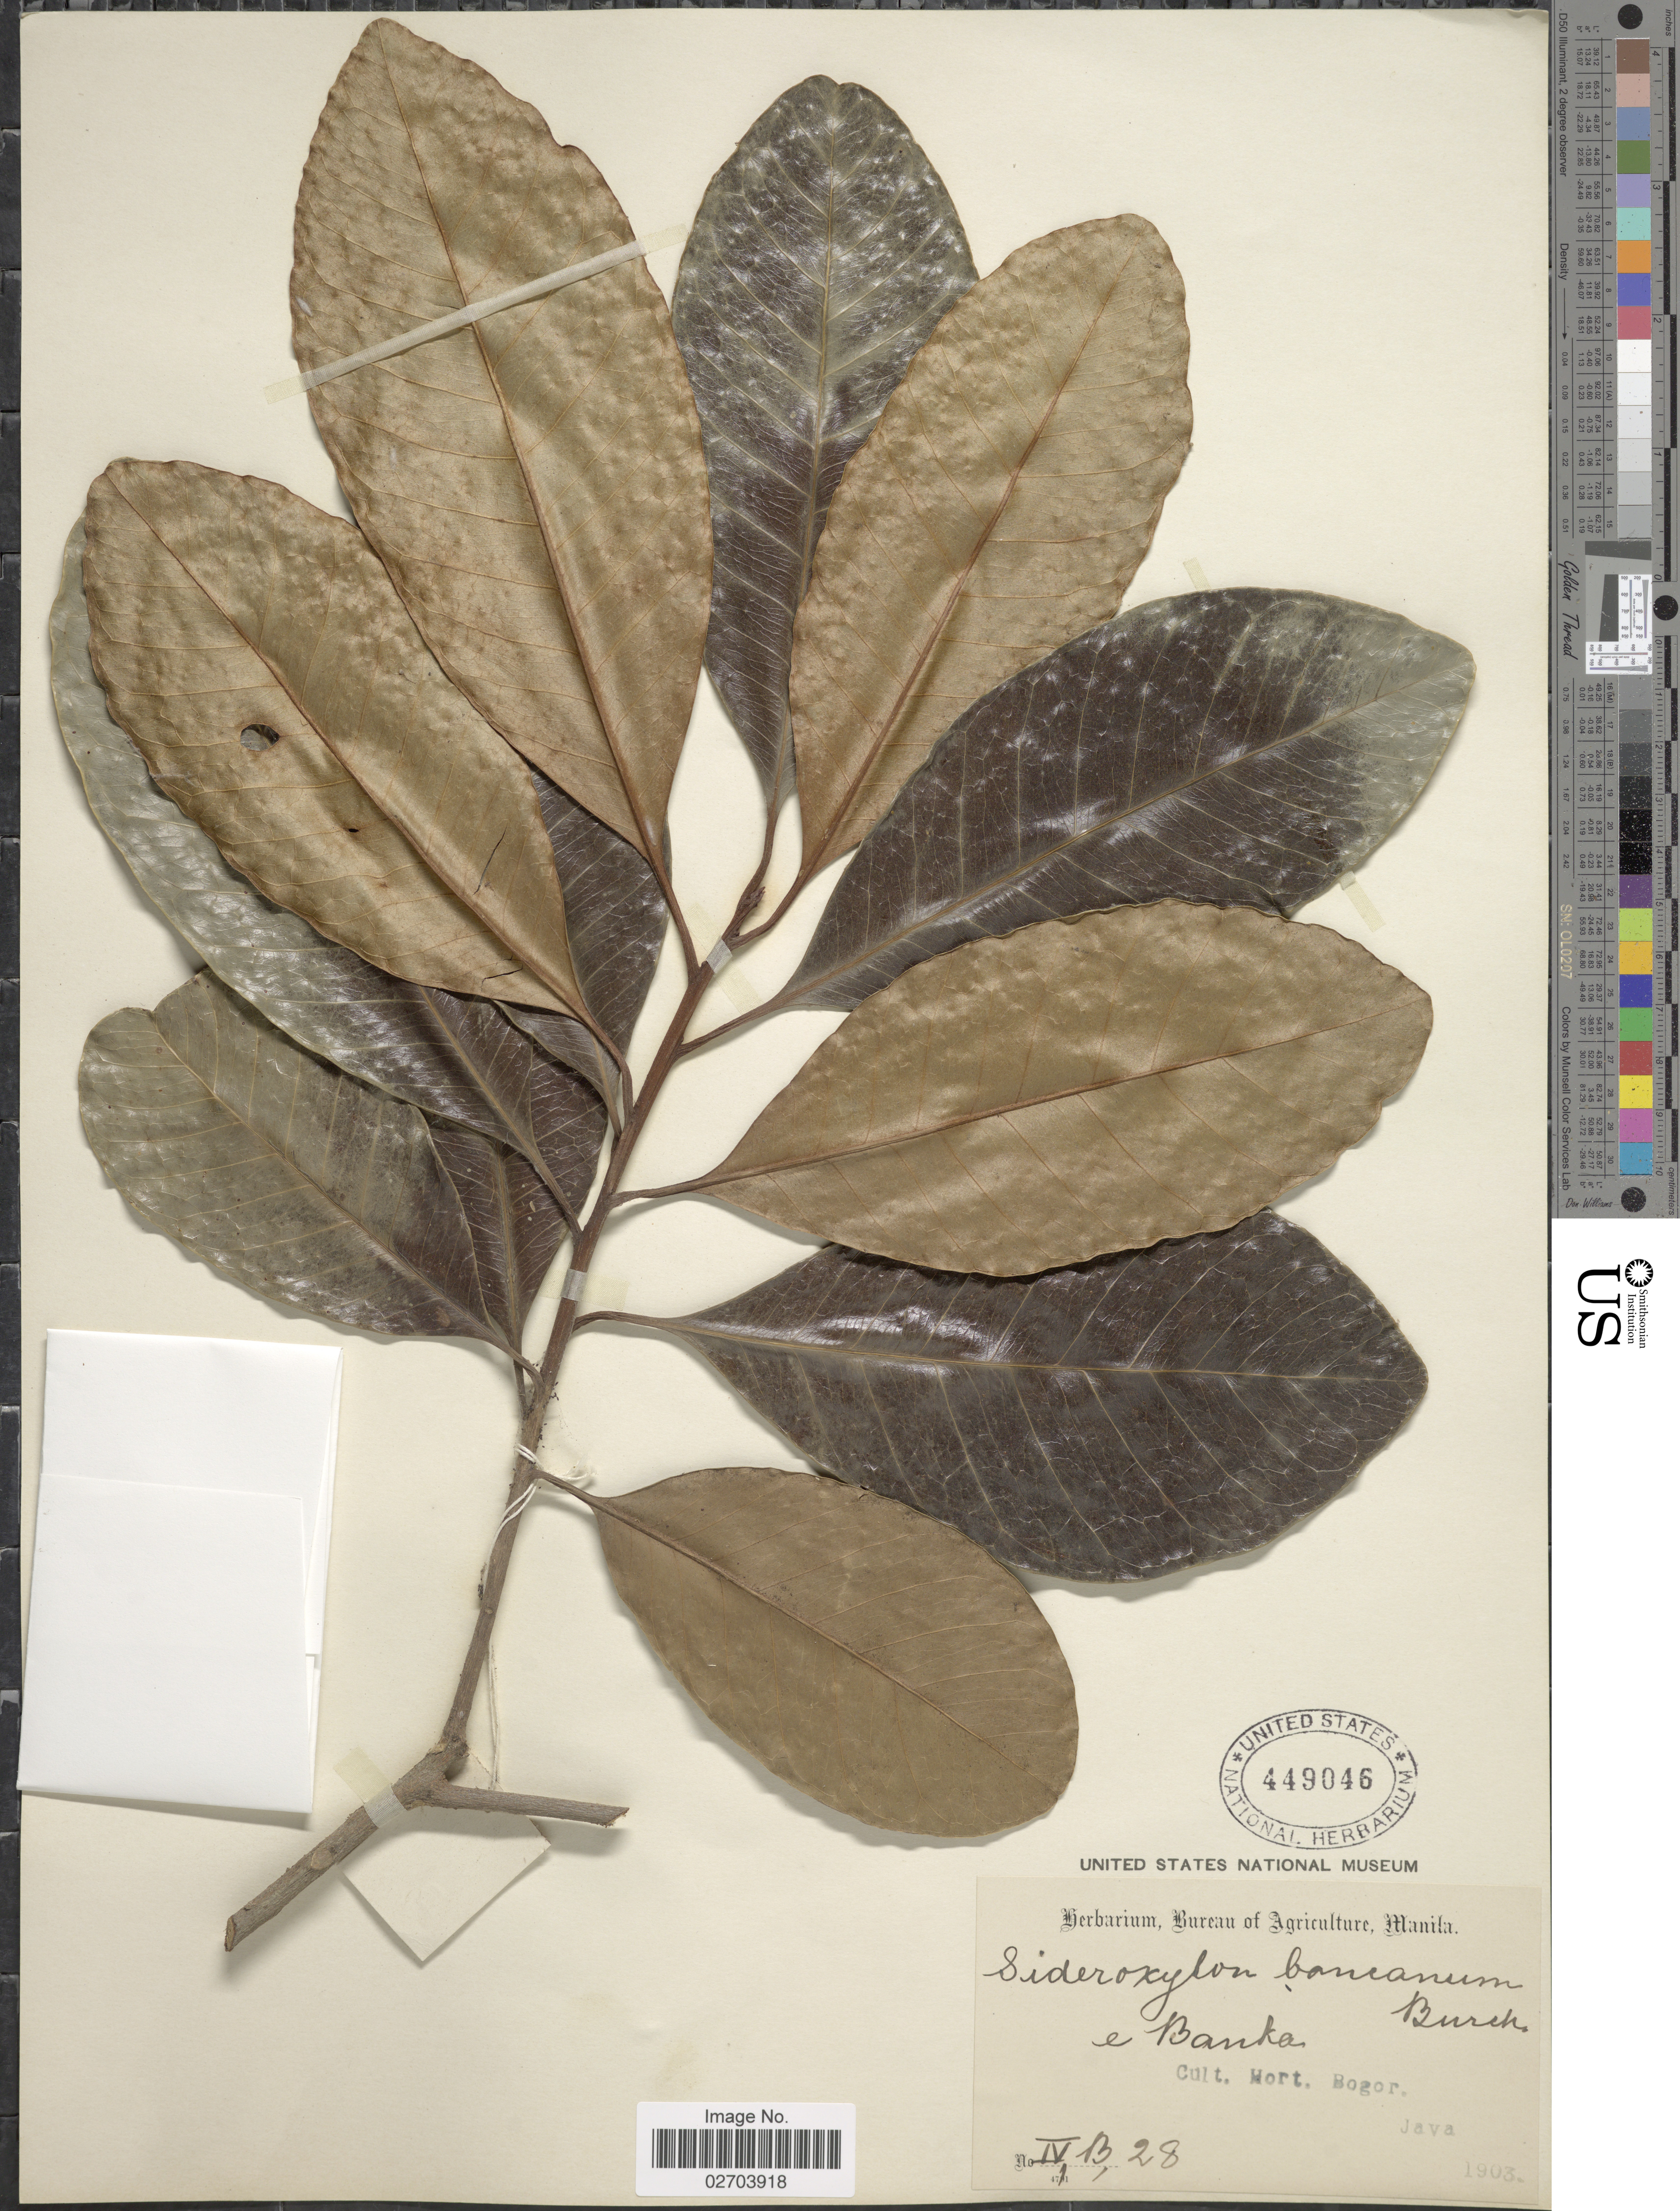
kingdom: Plantae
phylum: Tracheophyta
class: Magnoliopsida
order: Ericales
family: Sapotaceae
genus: Sideroxylon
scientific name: Sideroxylon bancanum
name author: Burck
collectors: ex Herb. Bur. Agric. Manila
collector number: IV, B, 28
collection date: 1903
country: Indonesia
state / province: Java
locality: Cult. Hort. Bogor, Java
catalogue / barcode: US 449046